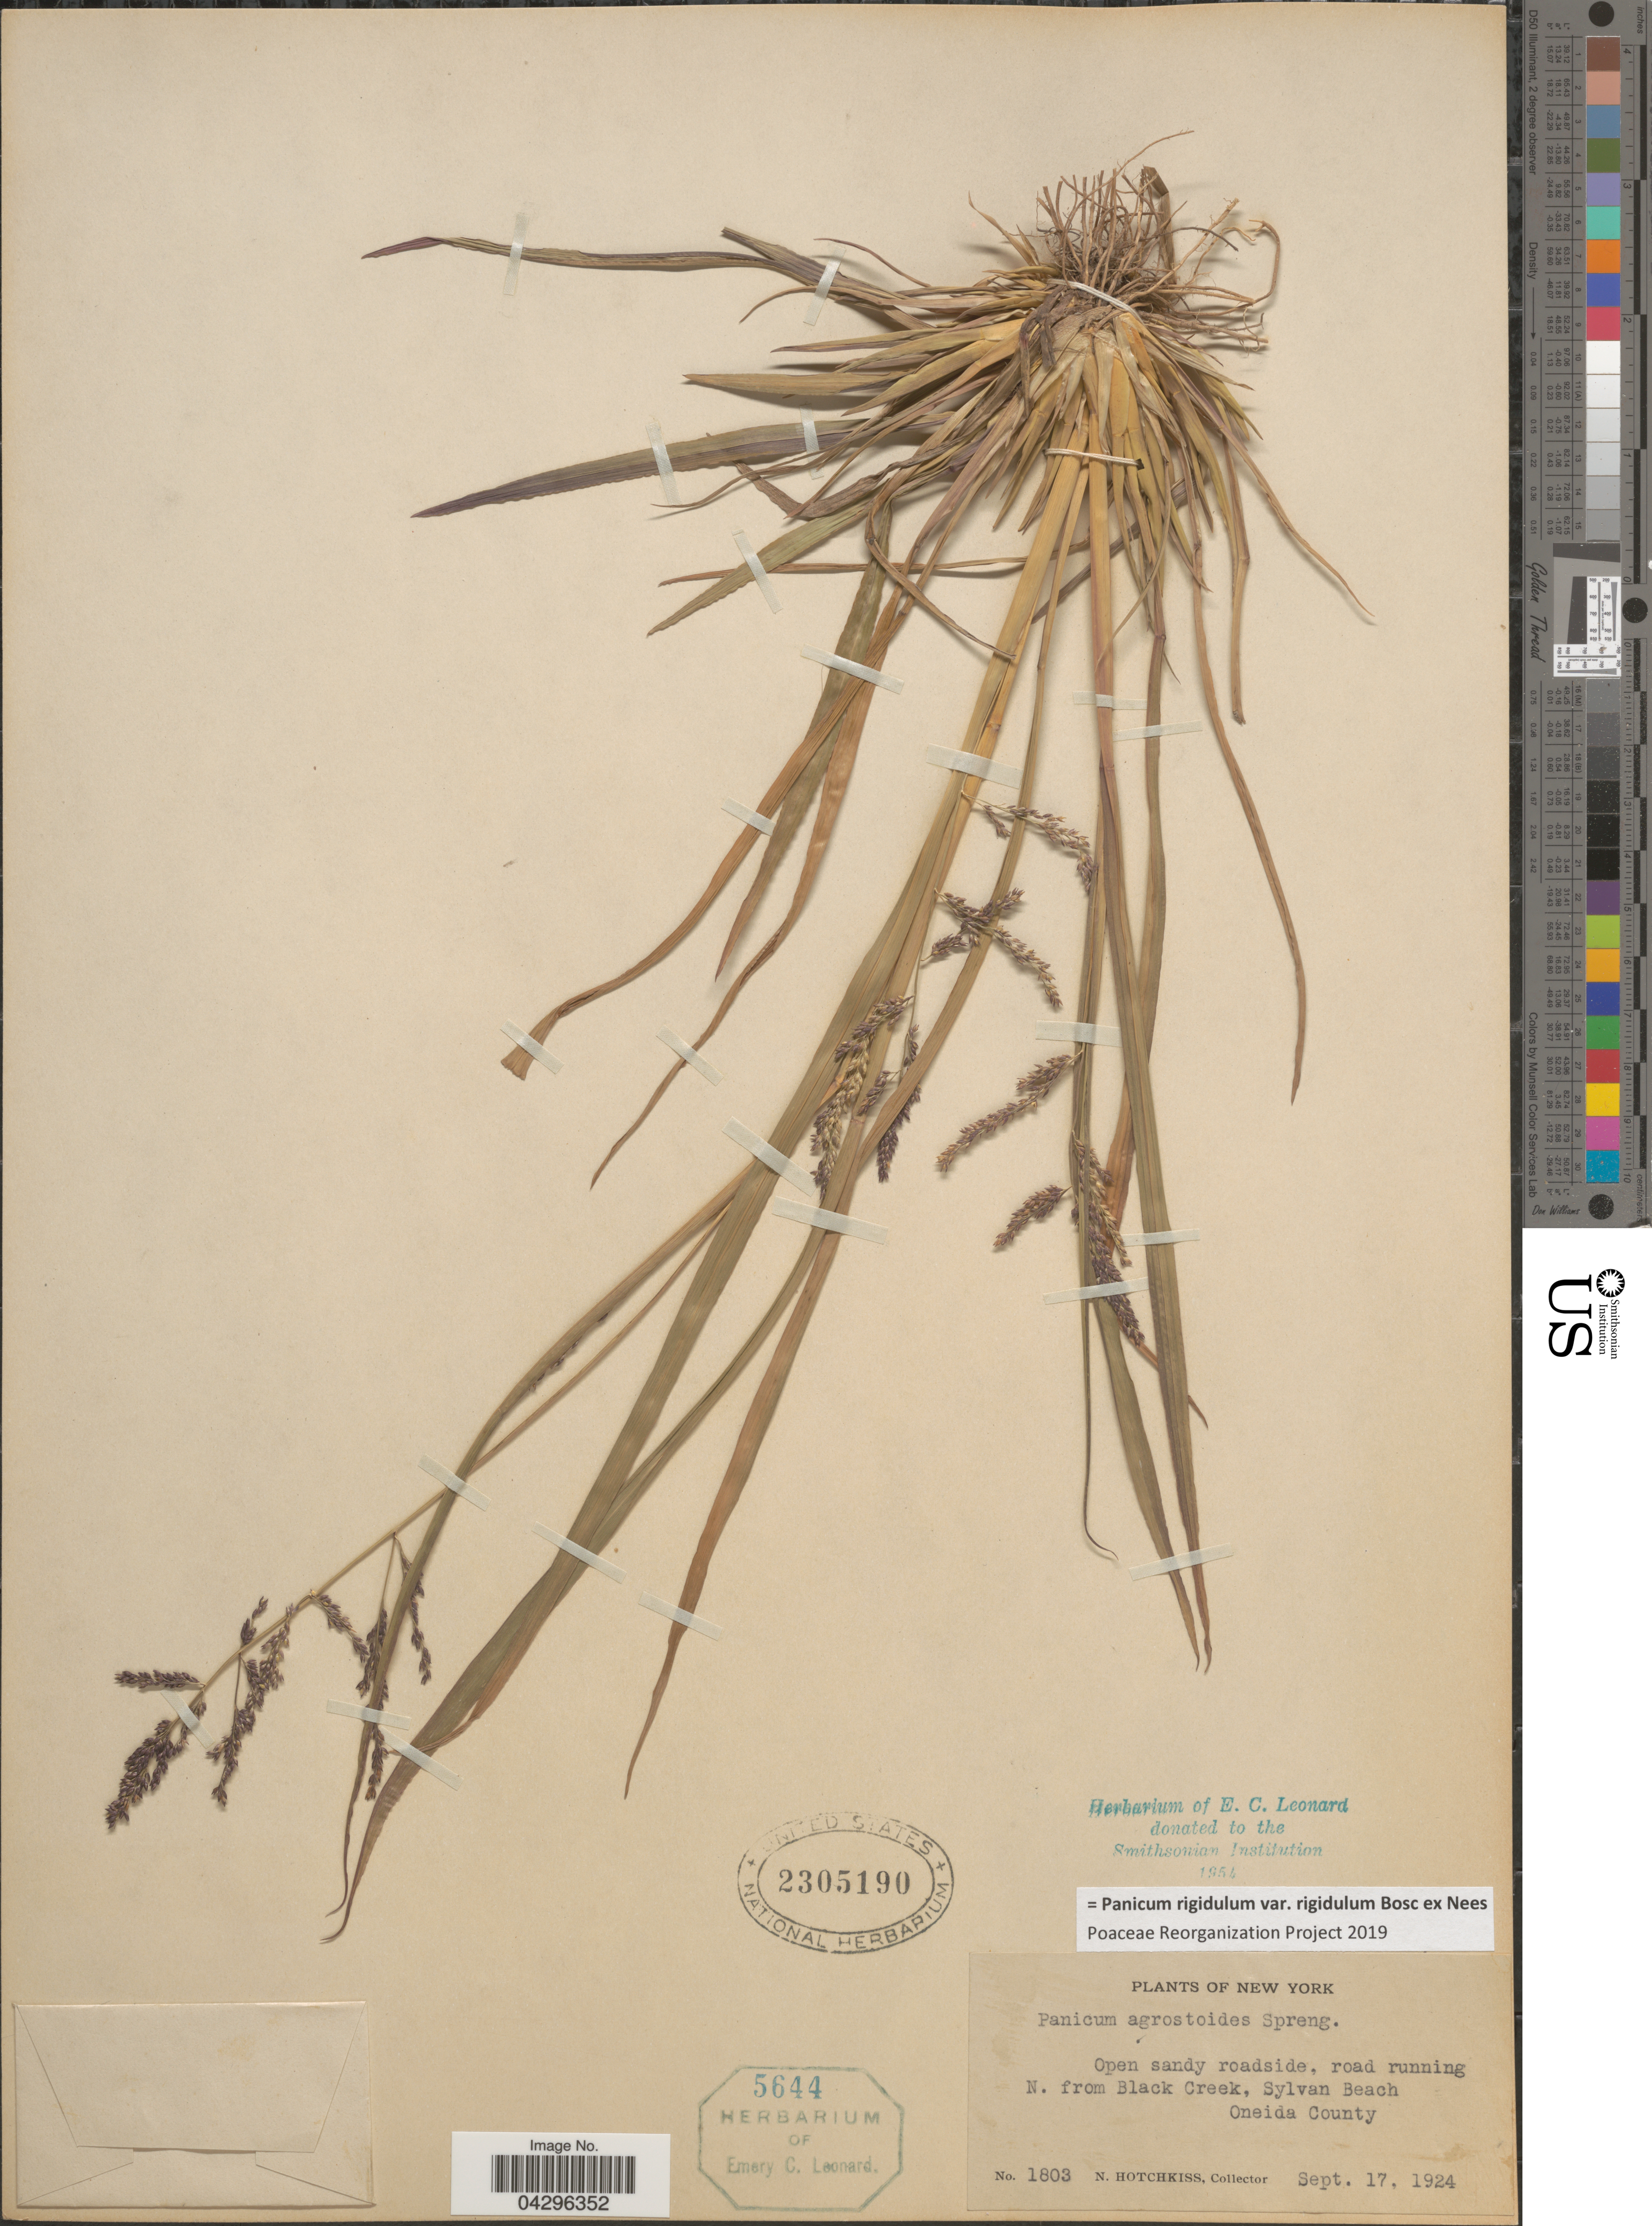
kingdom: Plantae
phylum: Tracheophyta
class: Liliopsida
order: Poales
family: Poaceae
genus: Panicum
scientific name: Panicum rigidulum var. rigidulum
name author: Bosc ex Nees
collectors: N. Hotchkiss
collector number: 1803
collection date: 1924-09-17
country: United States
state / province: New York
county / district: Oneida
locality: Open sandy roadside, road running N. from Black Creek, Sylvan Beach. Oneida County.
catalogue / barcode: US 2305190